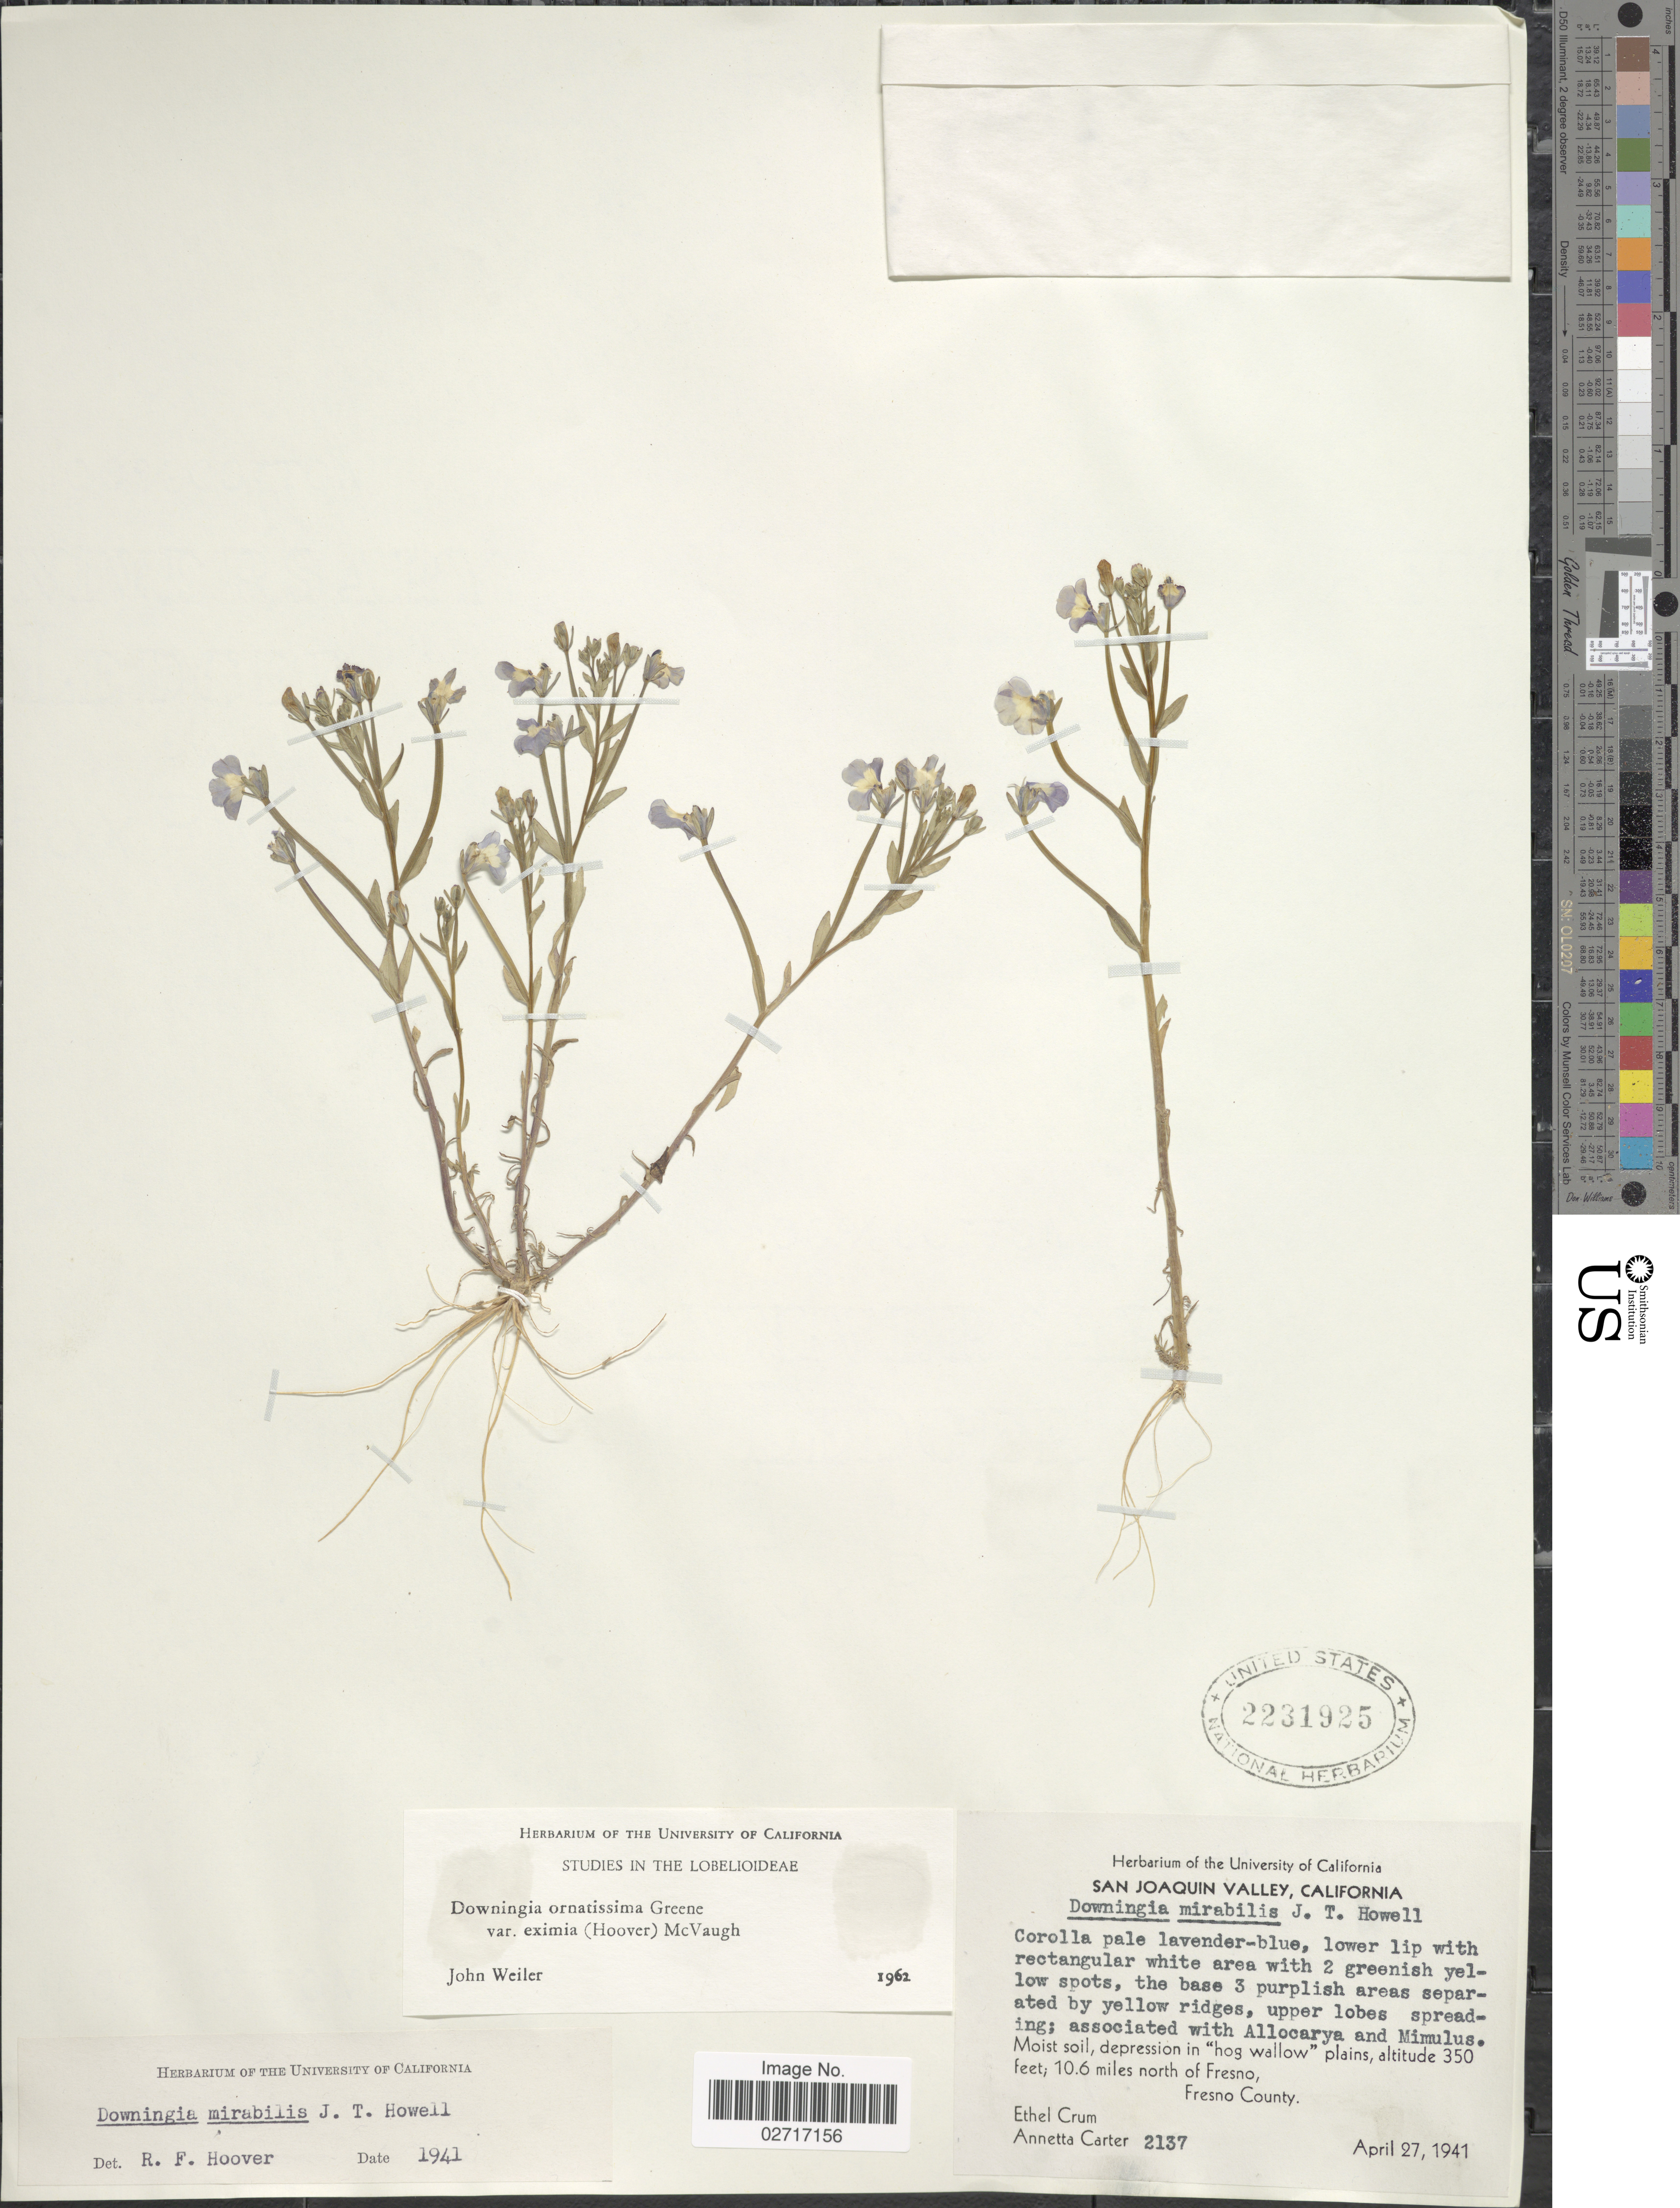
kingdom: Plantae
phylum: Tracheophyta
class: Magnoliopsida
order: Asterales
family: Campanulaceae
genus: Downingia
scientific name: Downingia ornatissima var. eximia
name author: (Hoover) McVaugh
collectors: E. K. Crum & A. Carter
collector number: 2137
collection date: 1941-04-27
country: United States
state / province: California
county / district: Fresno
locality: San Joaquin Valley, 10.6 miles north of Fresno, Fresno County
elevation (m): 107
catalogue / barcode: US 2231925